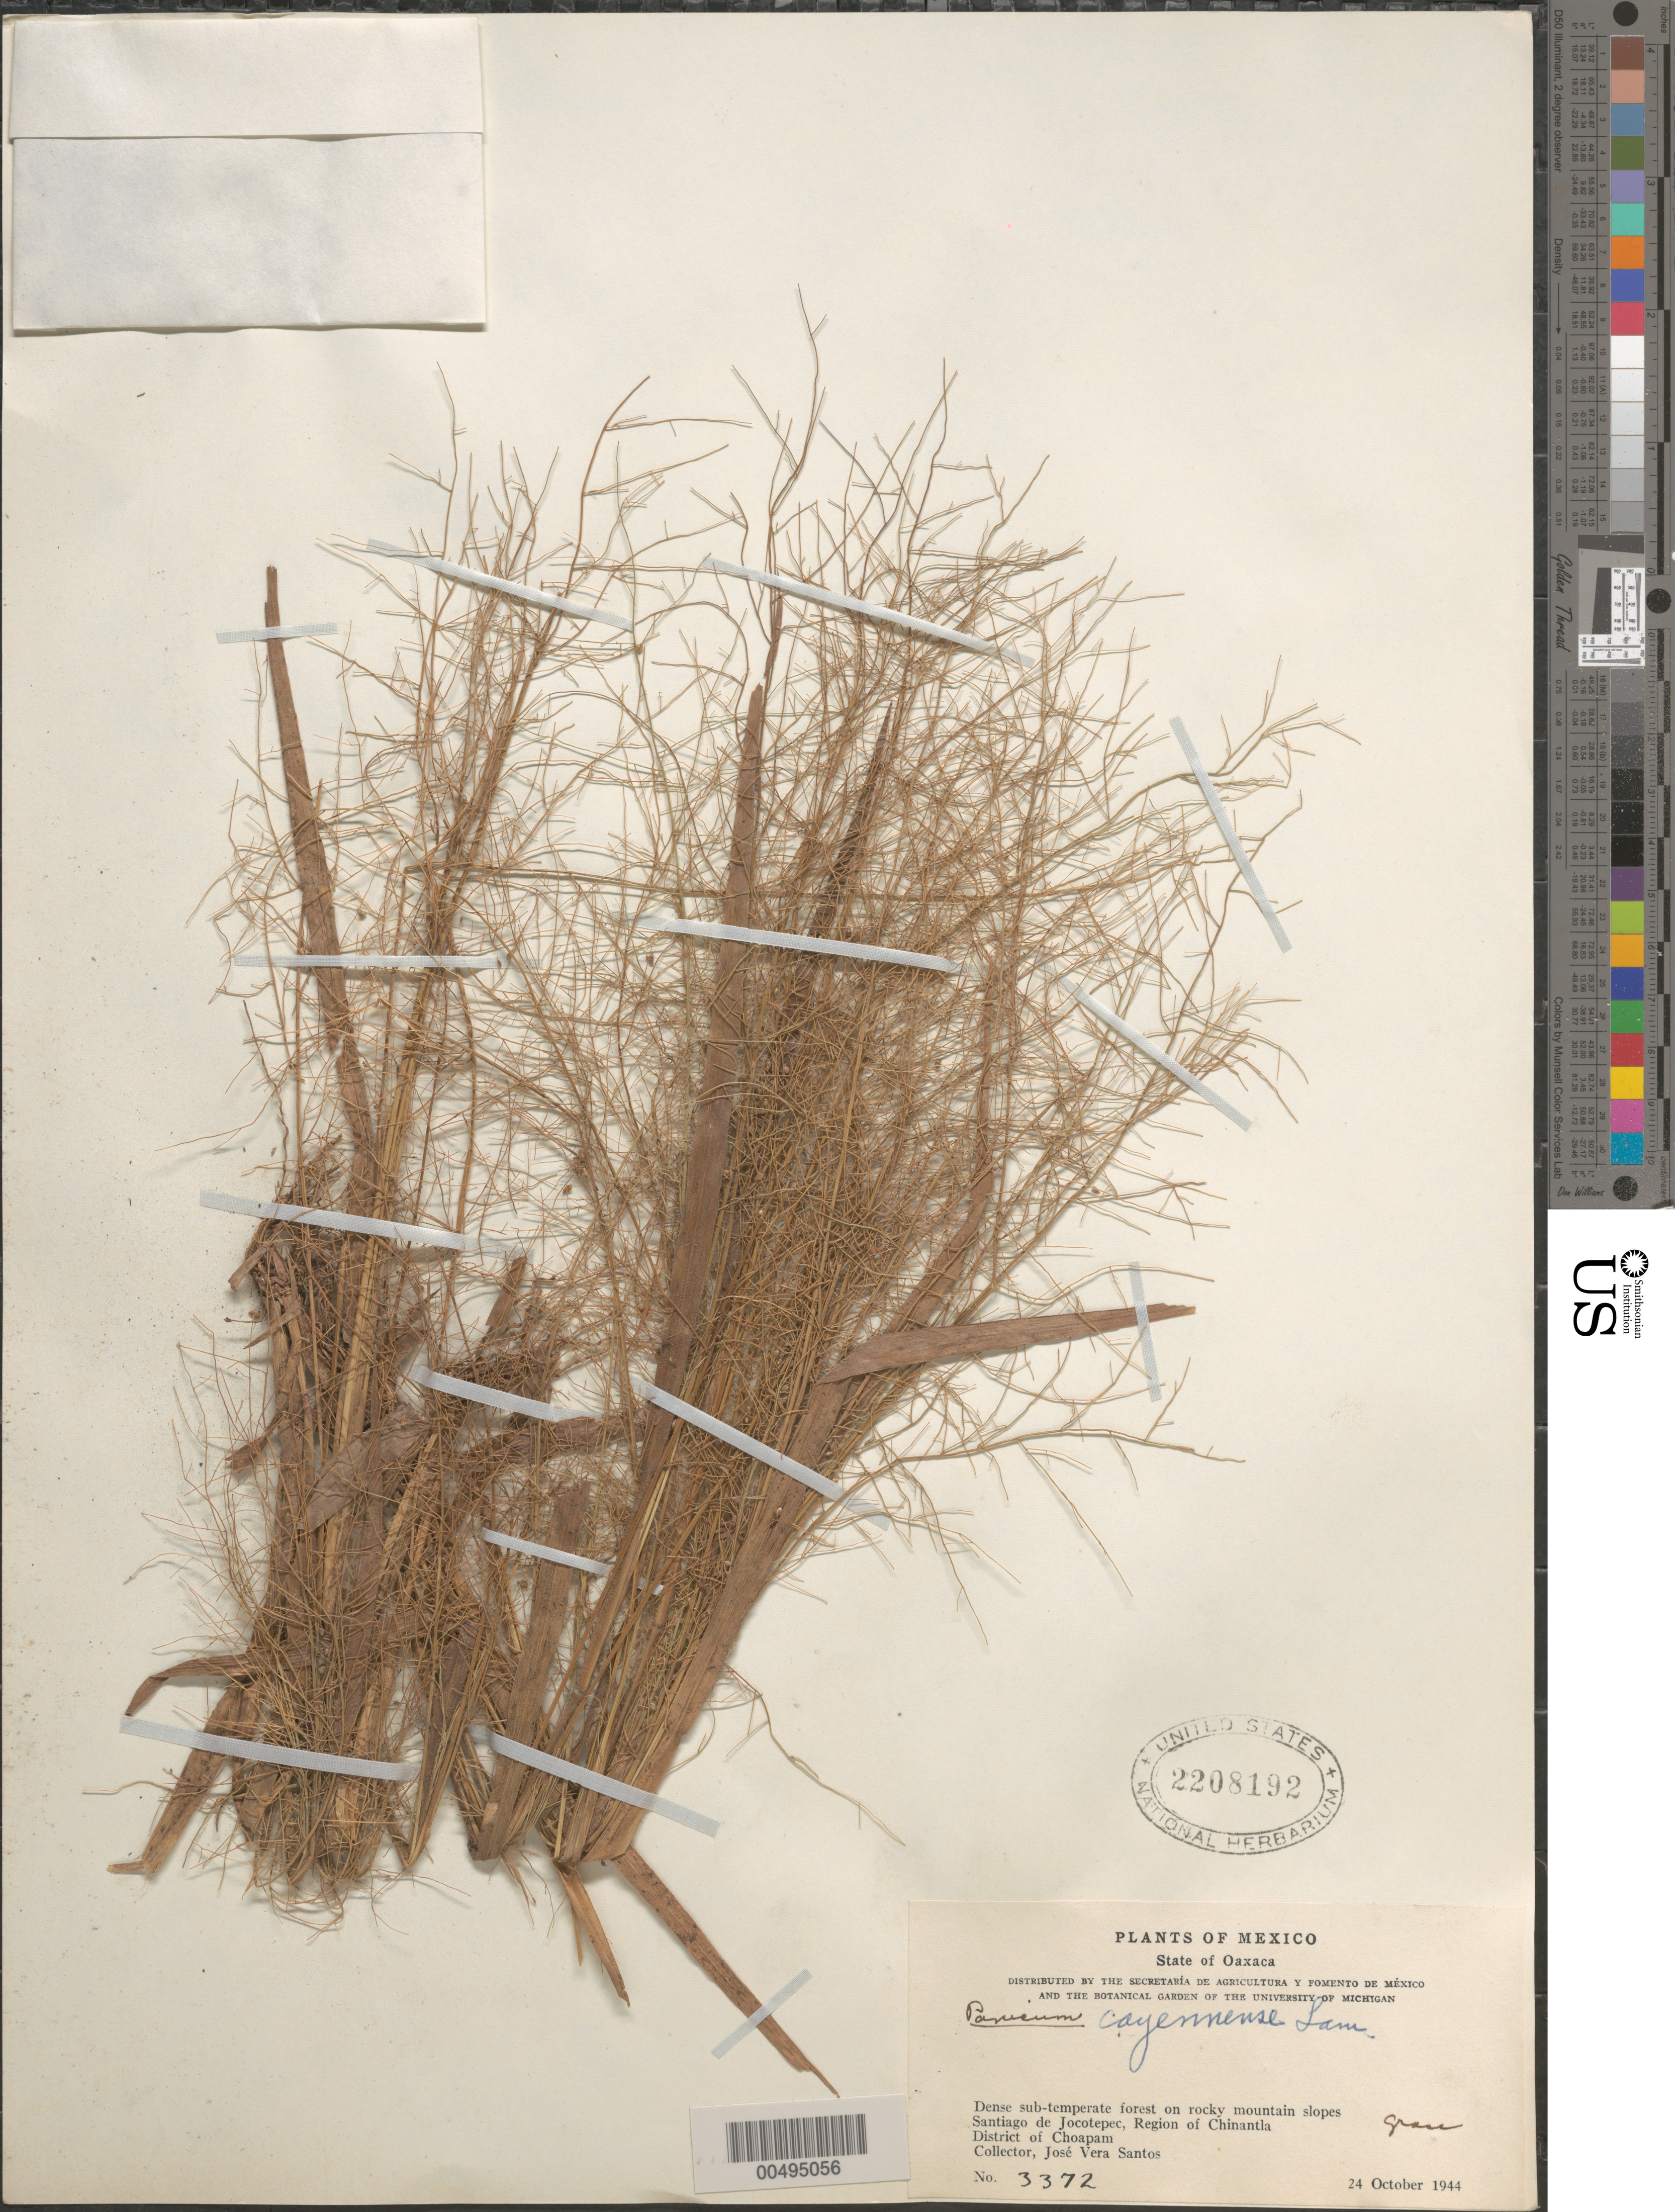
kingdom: Plantae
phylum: Tracheophyta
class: Liliopsida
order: Poales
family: Poaceae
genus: Panicum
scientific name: Panicum cayennense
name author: Lam.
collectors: J. V. Santos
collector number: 3372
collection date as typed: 24 Oct 1944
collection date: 1944-10-24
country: Mexico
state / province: Oaxaca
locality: Santiago de Jocotepec, Region of Chinantla, Dist of Choapam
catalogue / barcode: US 2208192